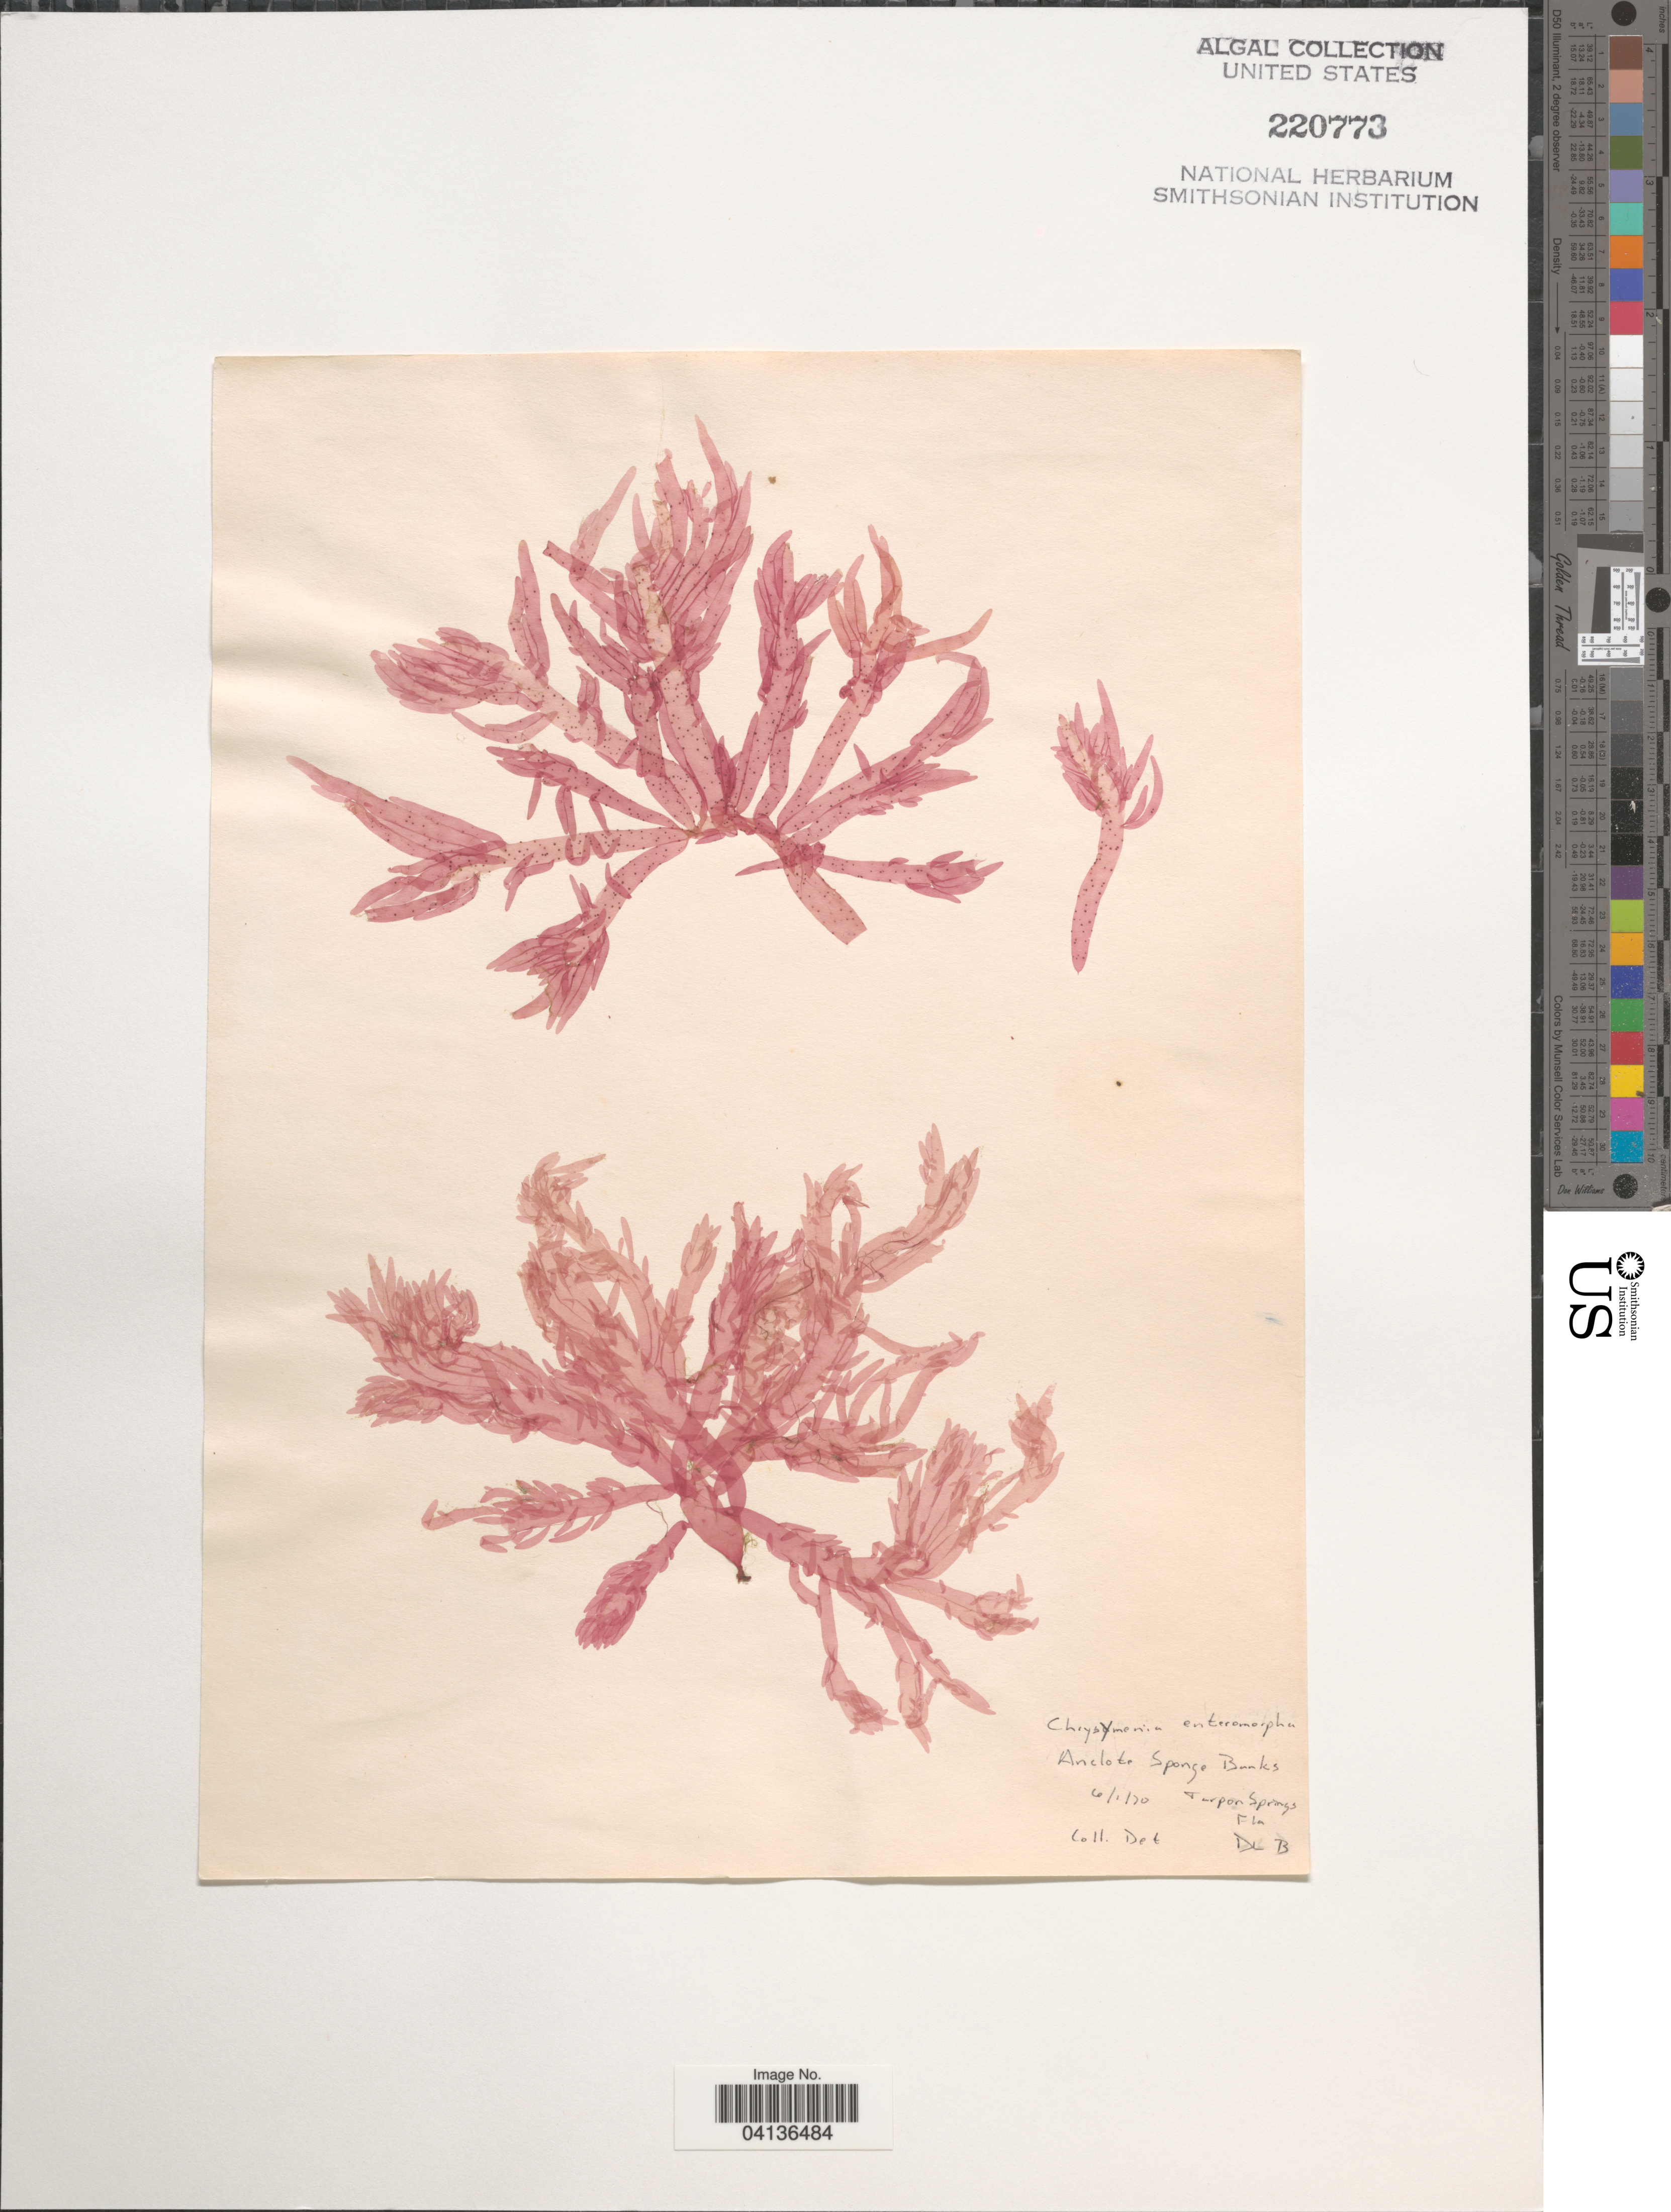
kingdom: Plantae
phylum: Rhodophyta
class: Florideophyceae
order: Rhodymeniales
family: Rhodymeniaceae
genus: Botryocladia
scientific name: Botryocladia enteromorpha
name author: (Harv.) W.E. Schmidt et al. in W.E. Schmidt et al.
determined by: Algae name updating Project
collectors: D. L. B.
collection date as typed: Transcribed d/m/y: 6/1/70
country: United States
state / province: Florida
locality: Anclote Sponge Banks. Tarpon Springs.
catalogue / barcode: US 220773